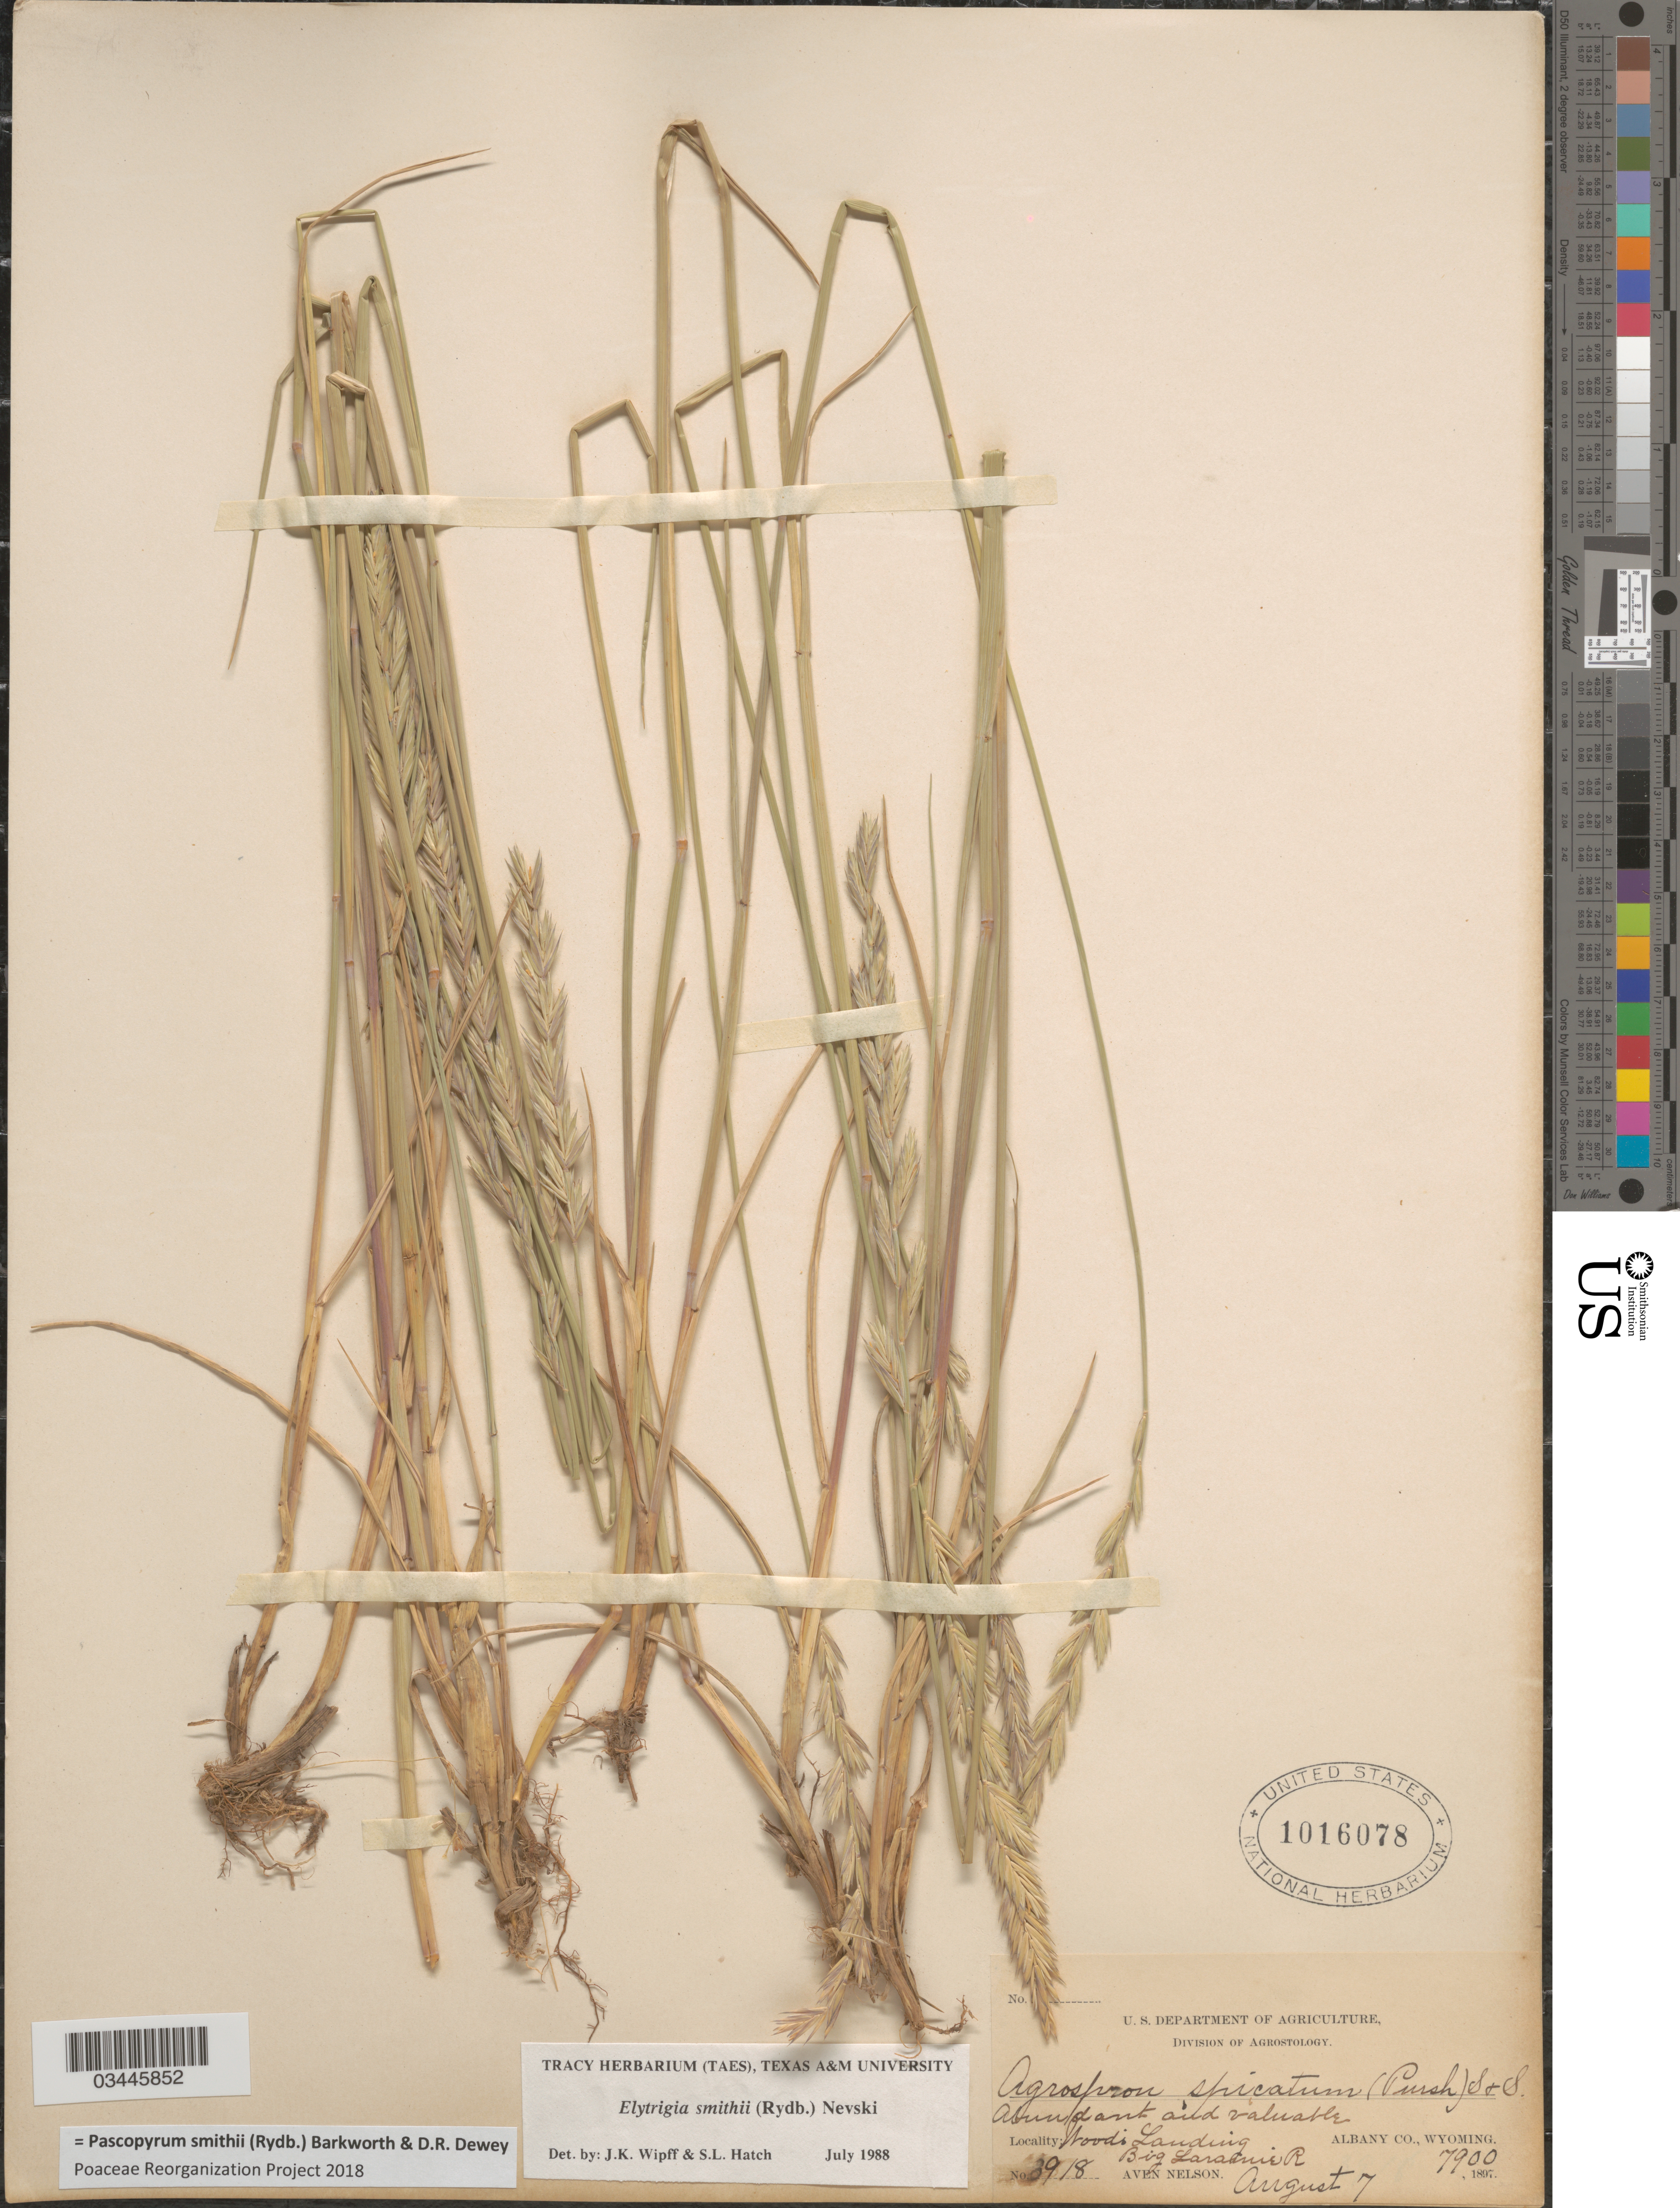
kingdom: Plantae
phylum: Tracheophyta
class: Liliopsida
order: Poales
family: Poaceae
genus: Pascopyrum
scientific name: Pascopyrum smithii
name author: (Rydb.) Barkworth & Dewey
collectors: A. Nelson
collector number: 3918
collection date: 1897-08-07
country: United States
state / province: Wyoming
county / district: Albany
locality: Woods Landing. Big Laramie R. Albany Co.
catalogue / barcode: US 1016078